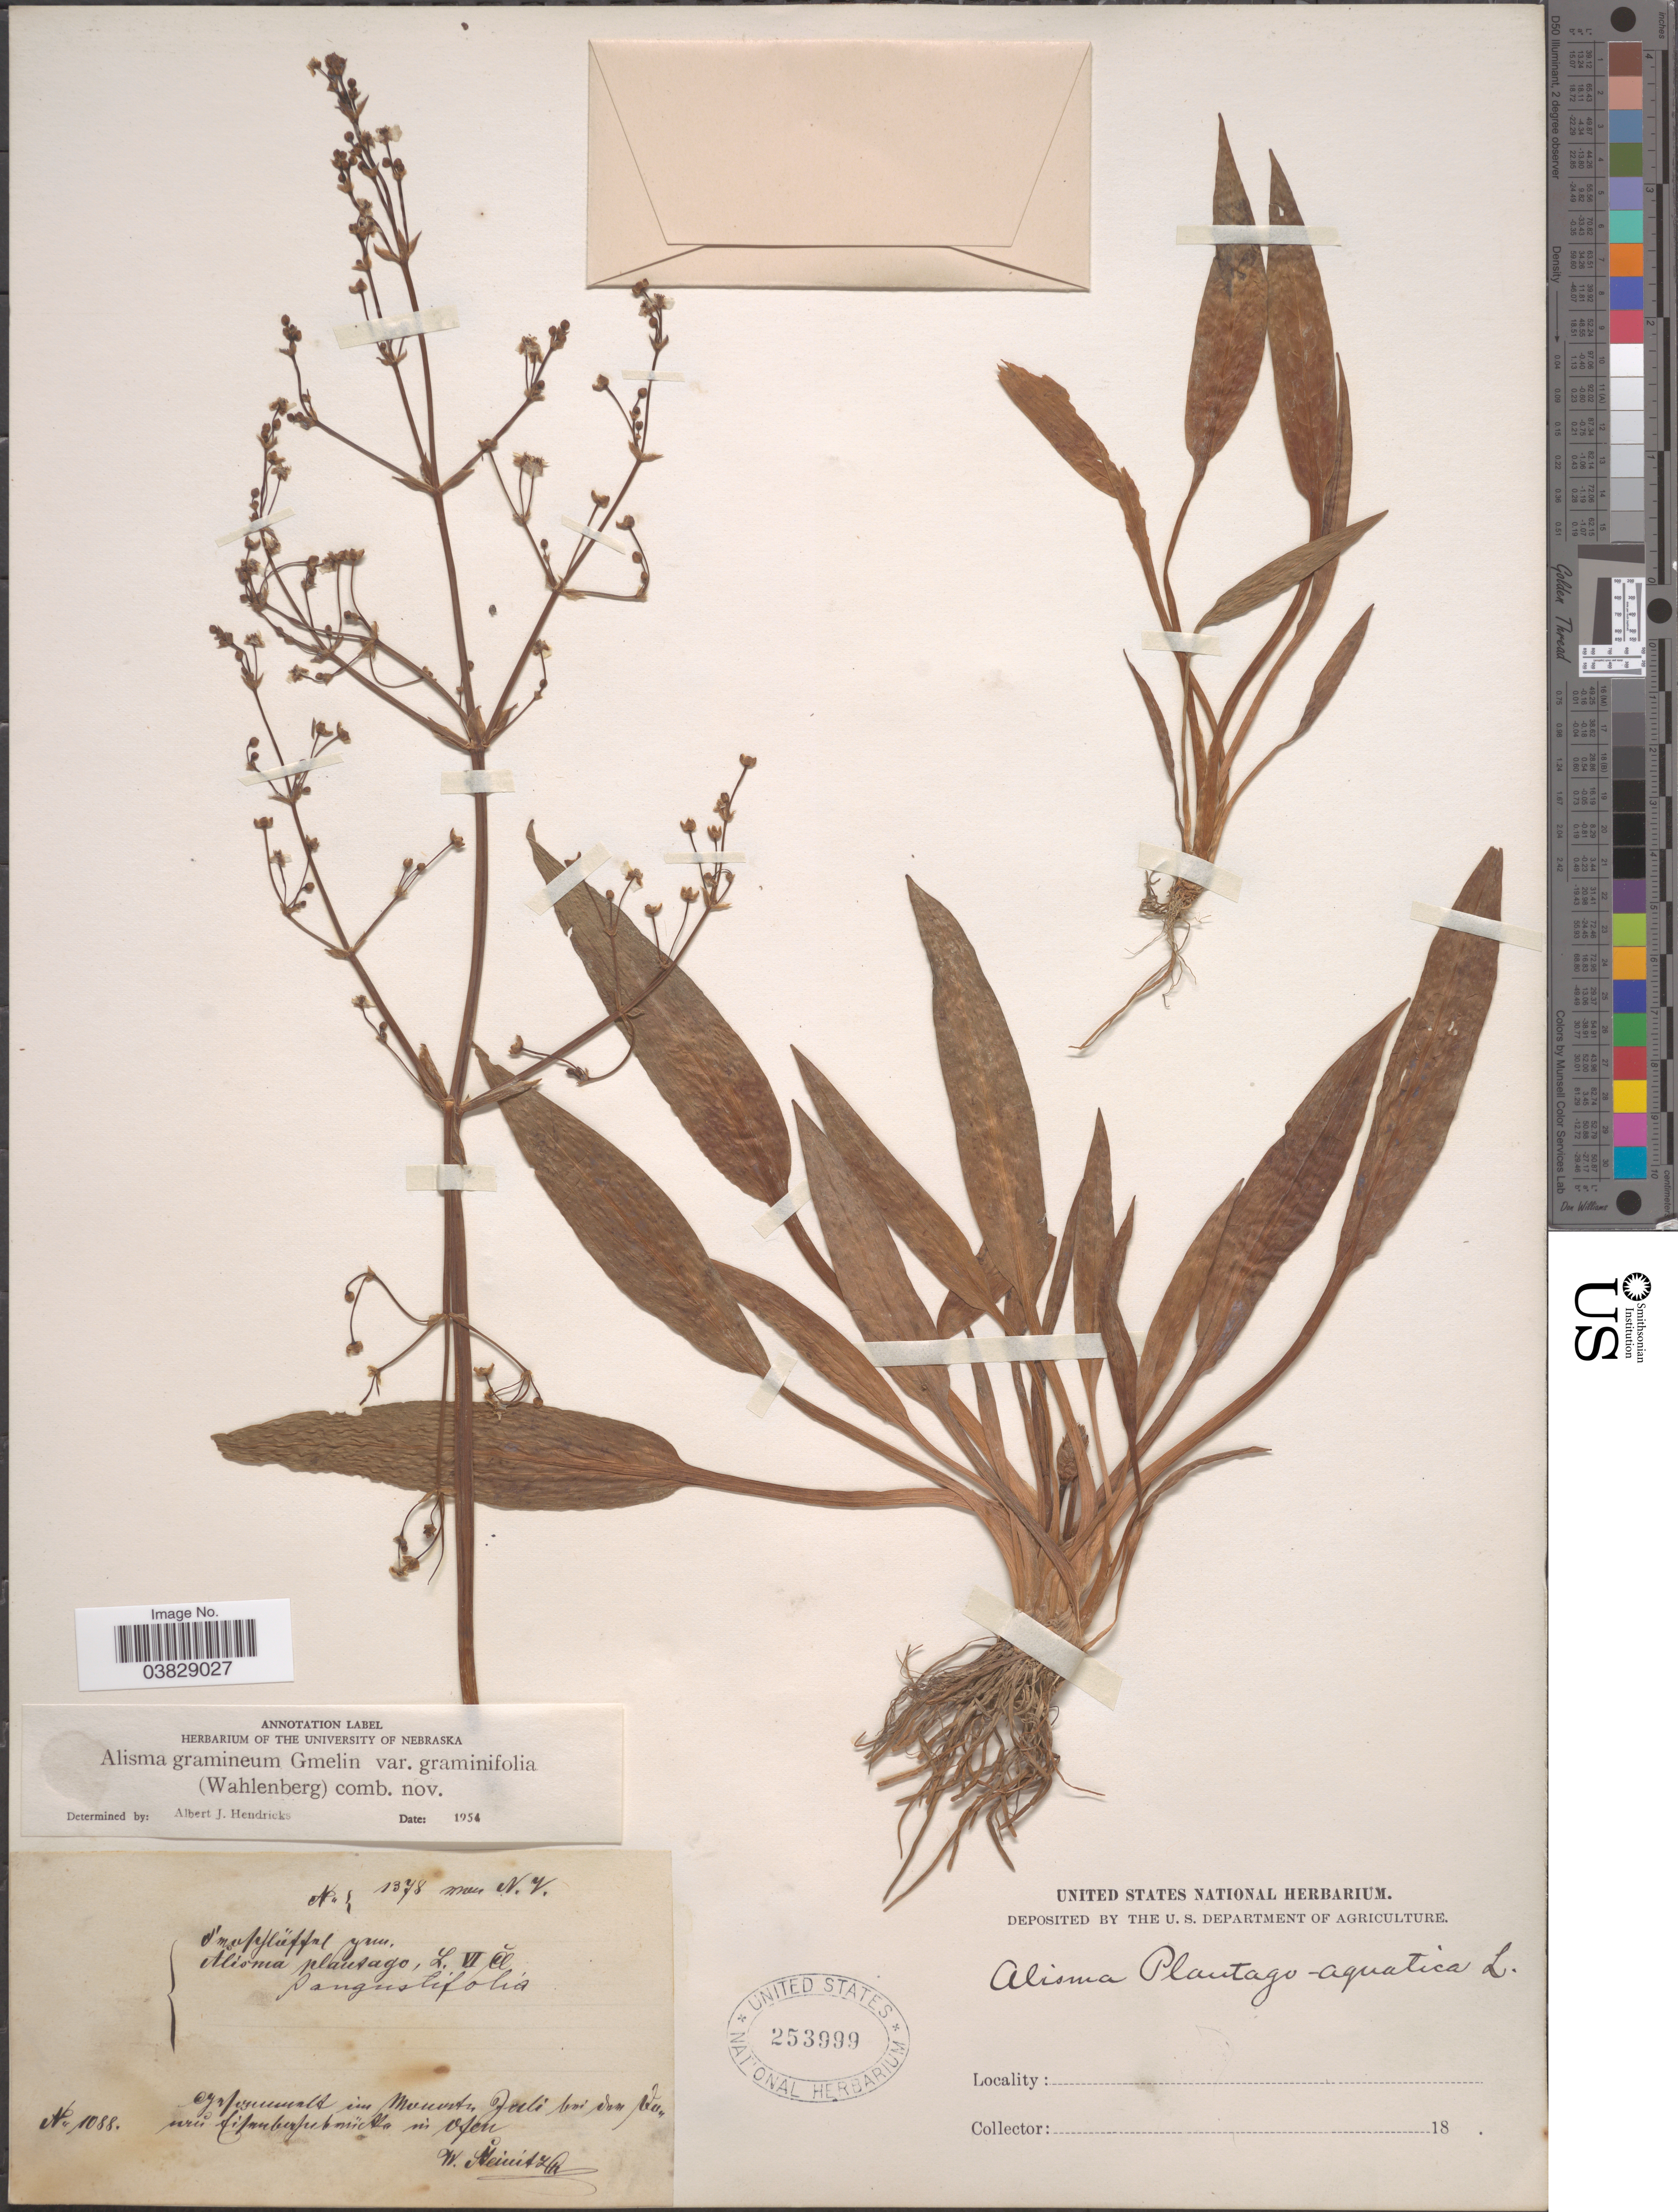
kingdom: Plantae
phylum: Tracheophyta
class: Liliopsida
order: Alismatales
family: Alismataceae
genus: Alisma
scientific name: Alisma gramineum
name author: Lej.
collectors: W. Heinitz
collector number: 1088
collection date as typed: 18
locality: Cyrfruinnta im Mountn Juli bei San Vu, wii, Aifmuberfu bmiic Ala in Ofen. [interpreted]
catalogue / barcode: US 253999